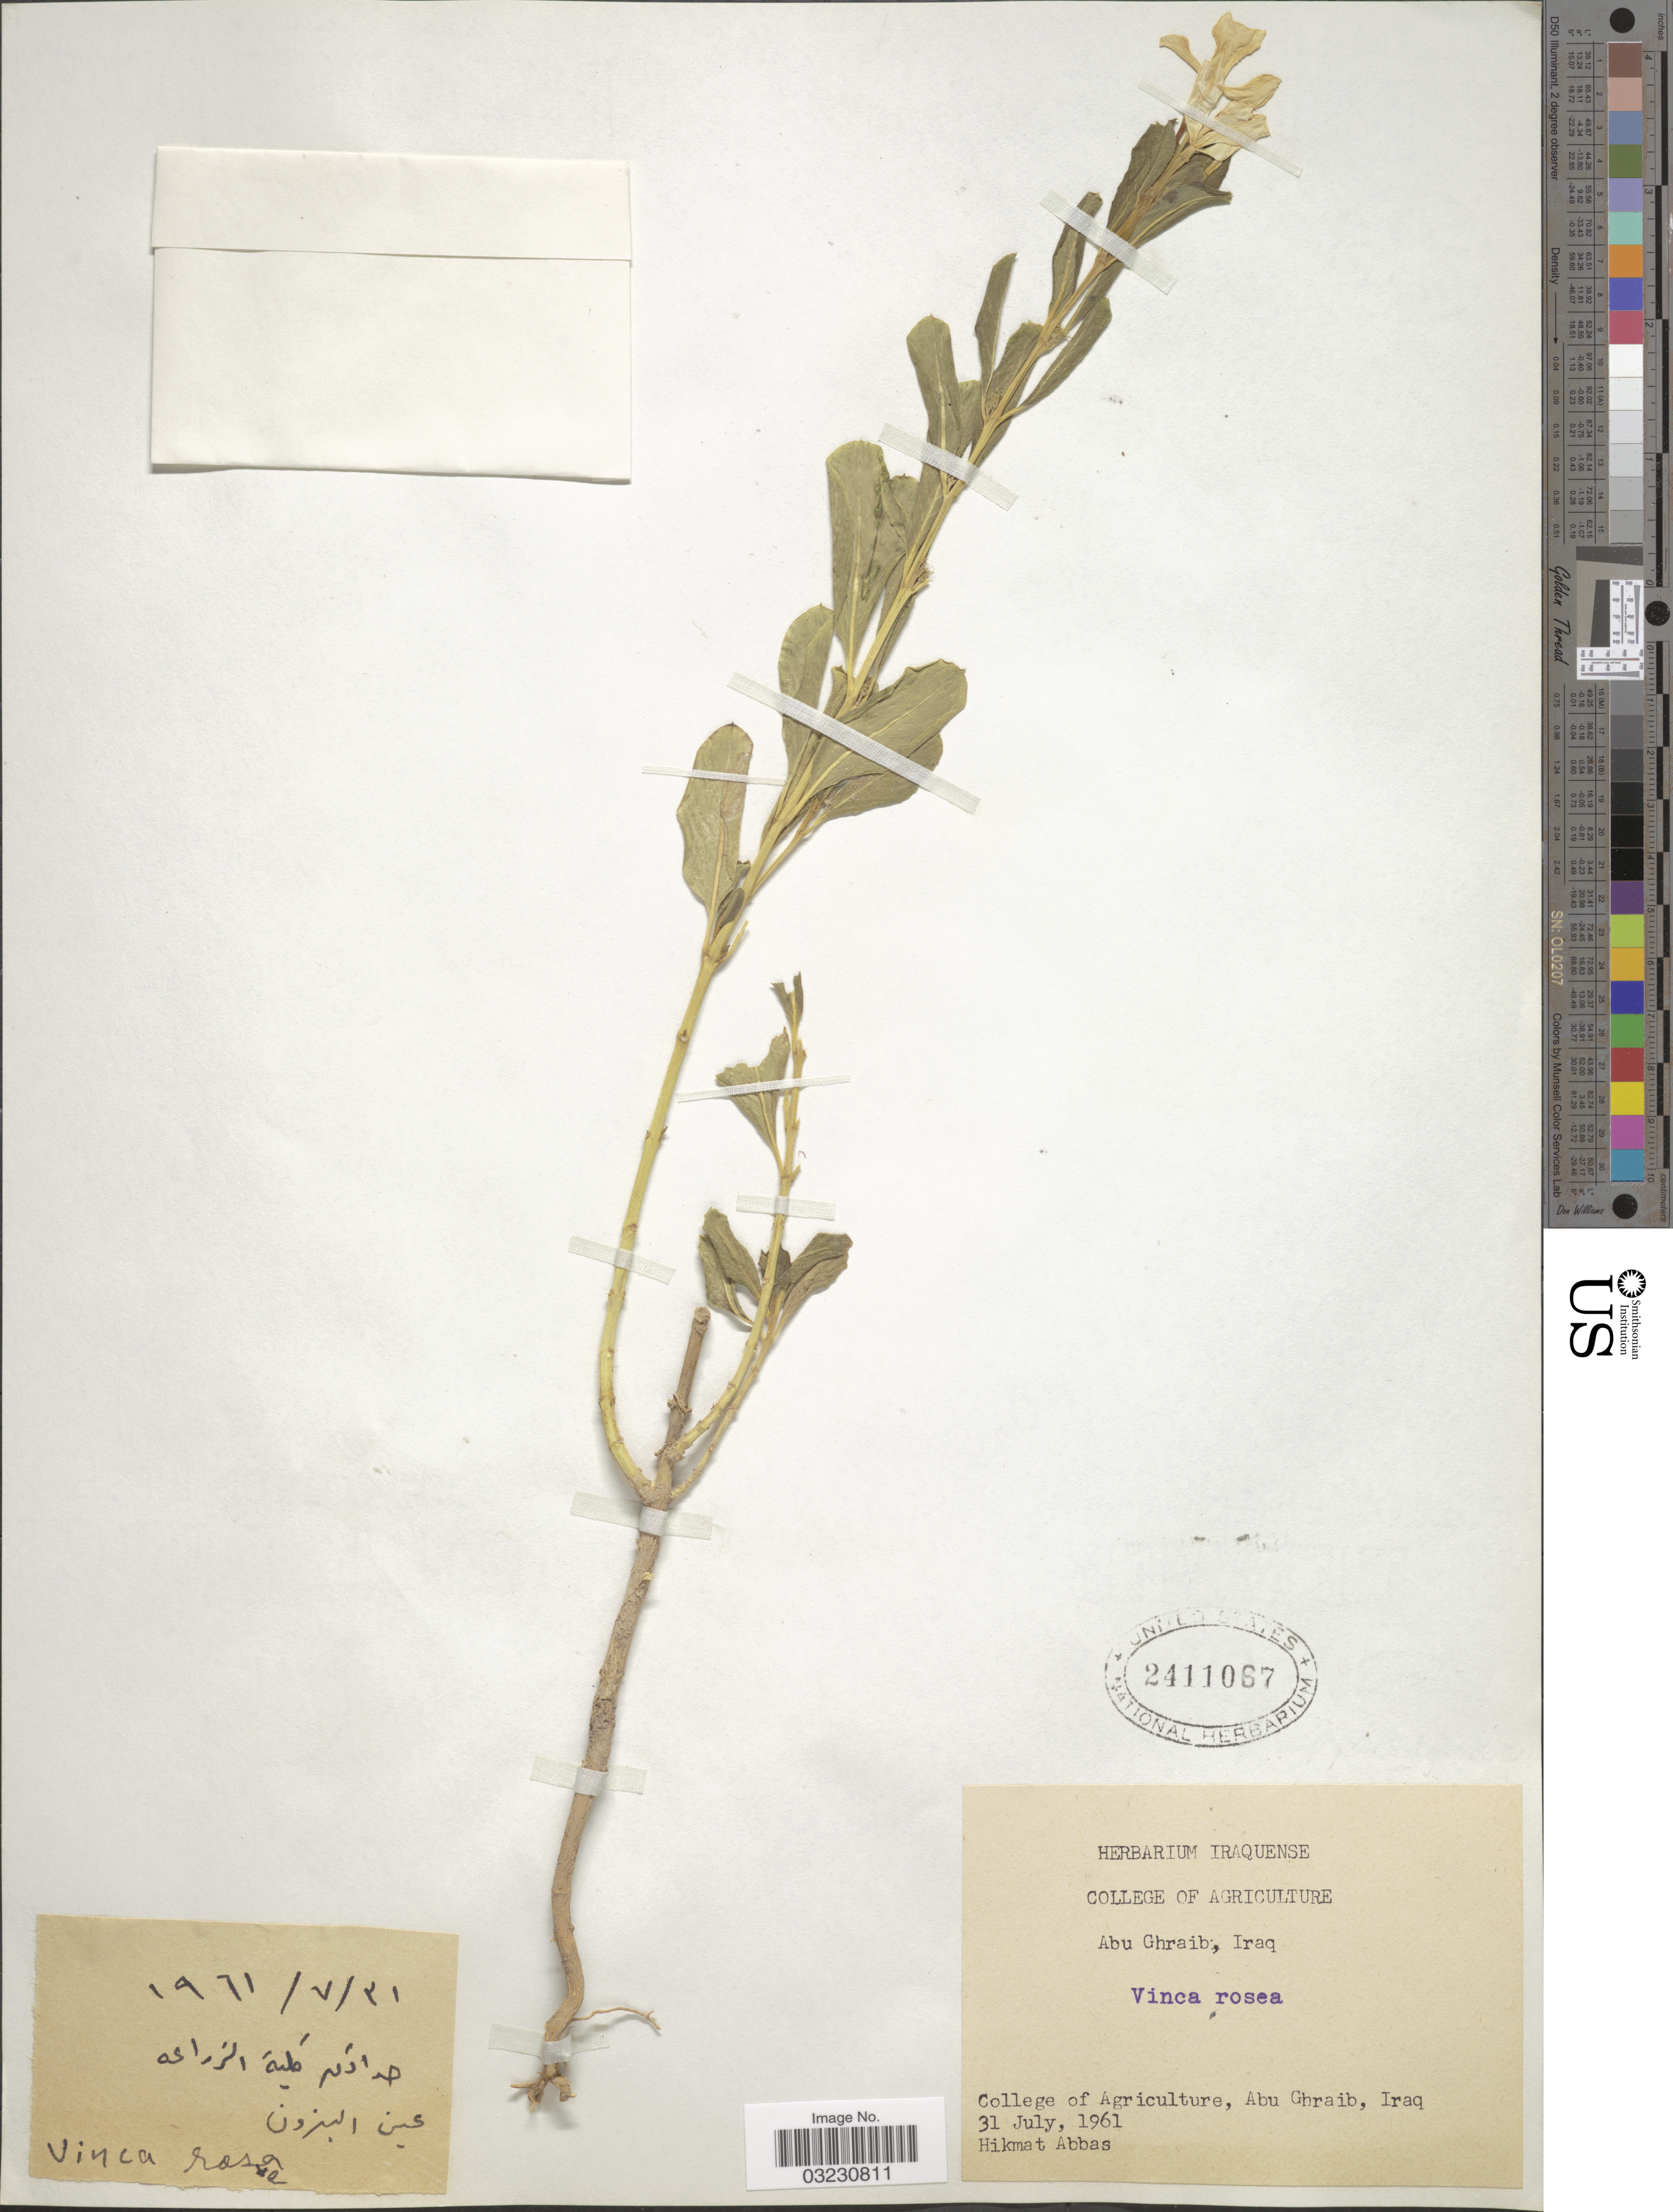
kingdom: Plantae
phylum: Tracheophyta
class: Magnoliopsida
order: Gentianales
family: Apocynaceae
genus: Catharanthus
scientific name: Catharanthus roseus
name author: (L.) G. Don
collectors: H. Abbas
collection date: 1961-07-31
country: Iraq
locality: College of Agriculture, Abu Ghraib.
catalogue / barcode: US 2411067